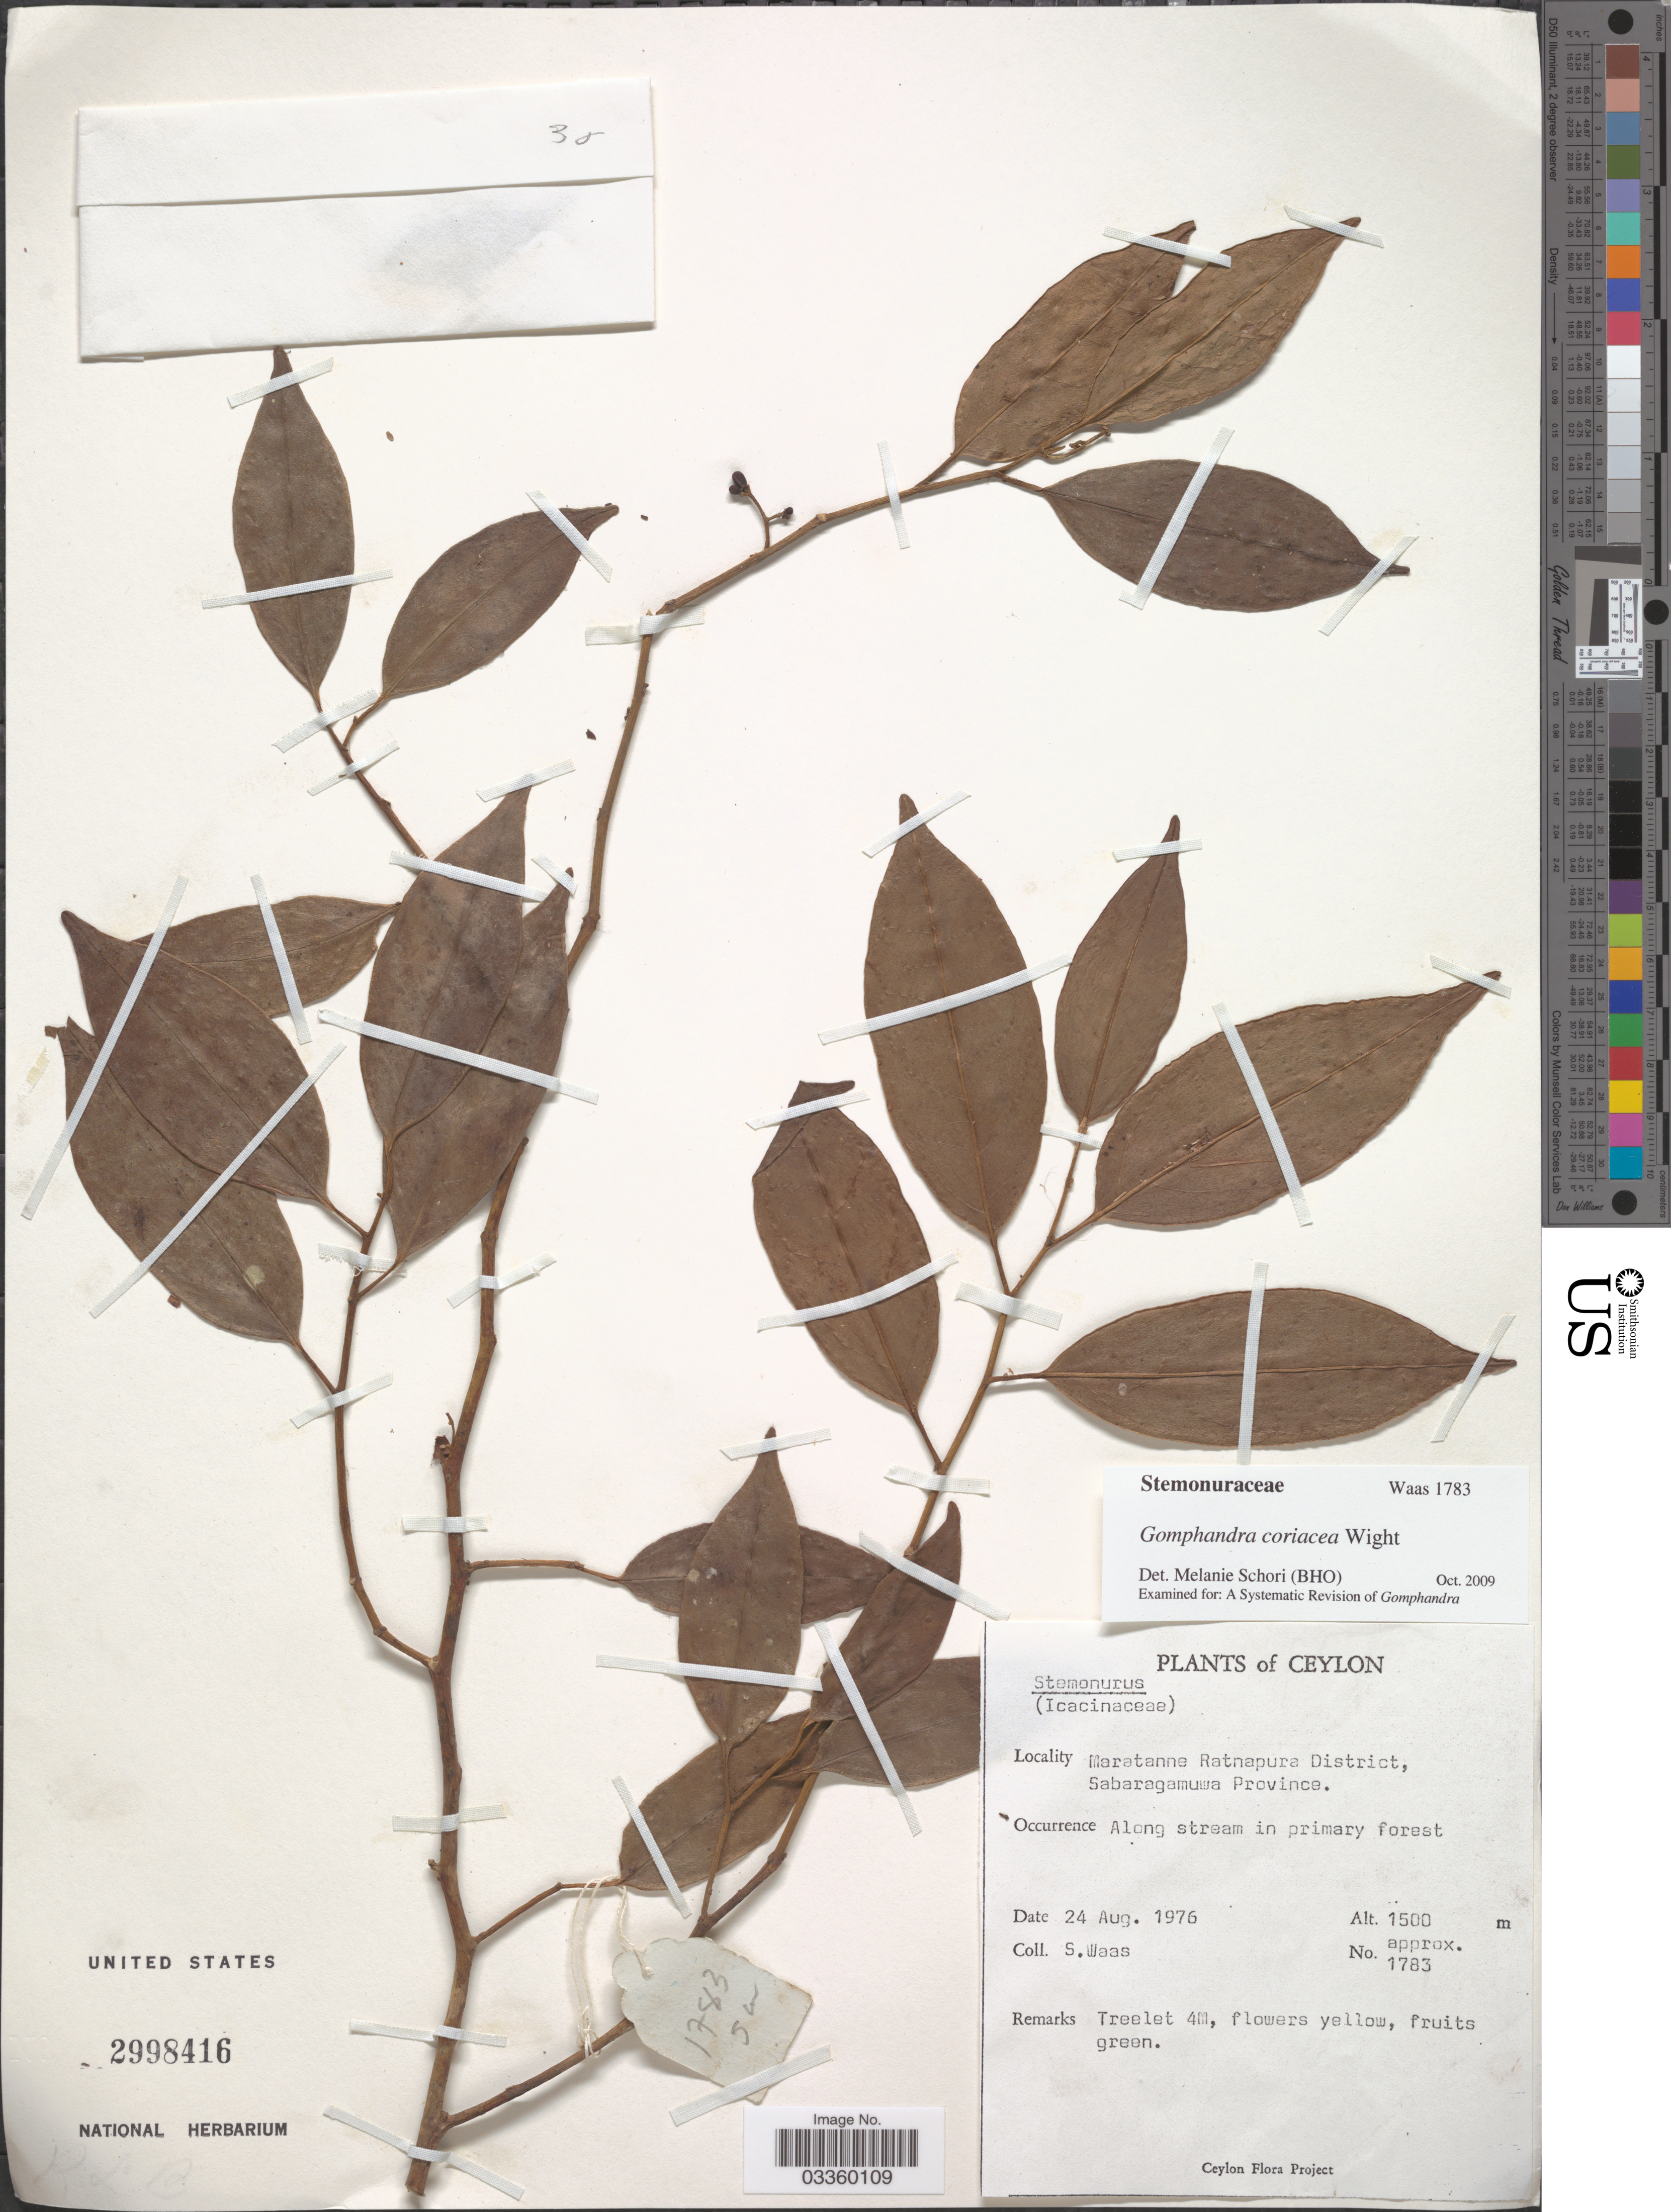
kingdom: Plantae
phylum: Tracheophyta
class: Magnoliopsida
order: Cardiopteridales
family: Stemonuraceae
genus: Gomphandra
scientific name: Gomphandra coriacea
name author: Wight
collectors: S. Waas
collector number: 1783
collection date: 1976-08-24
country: Sri Lanka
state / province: Sabaragamuwa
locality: Ceylon. Maratanne Ratnapura District.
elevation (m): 1500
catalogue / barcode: US 2998416